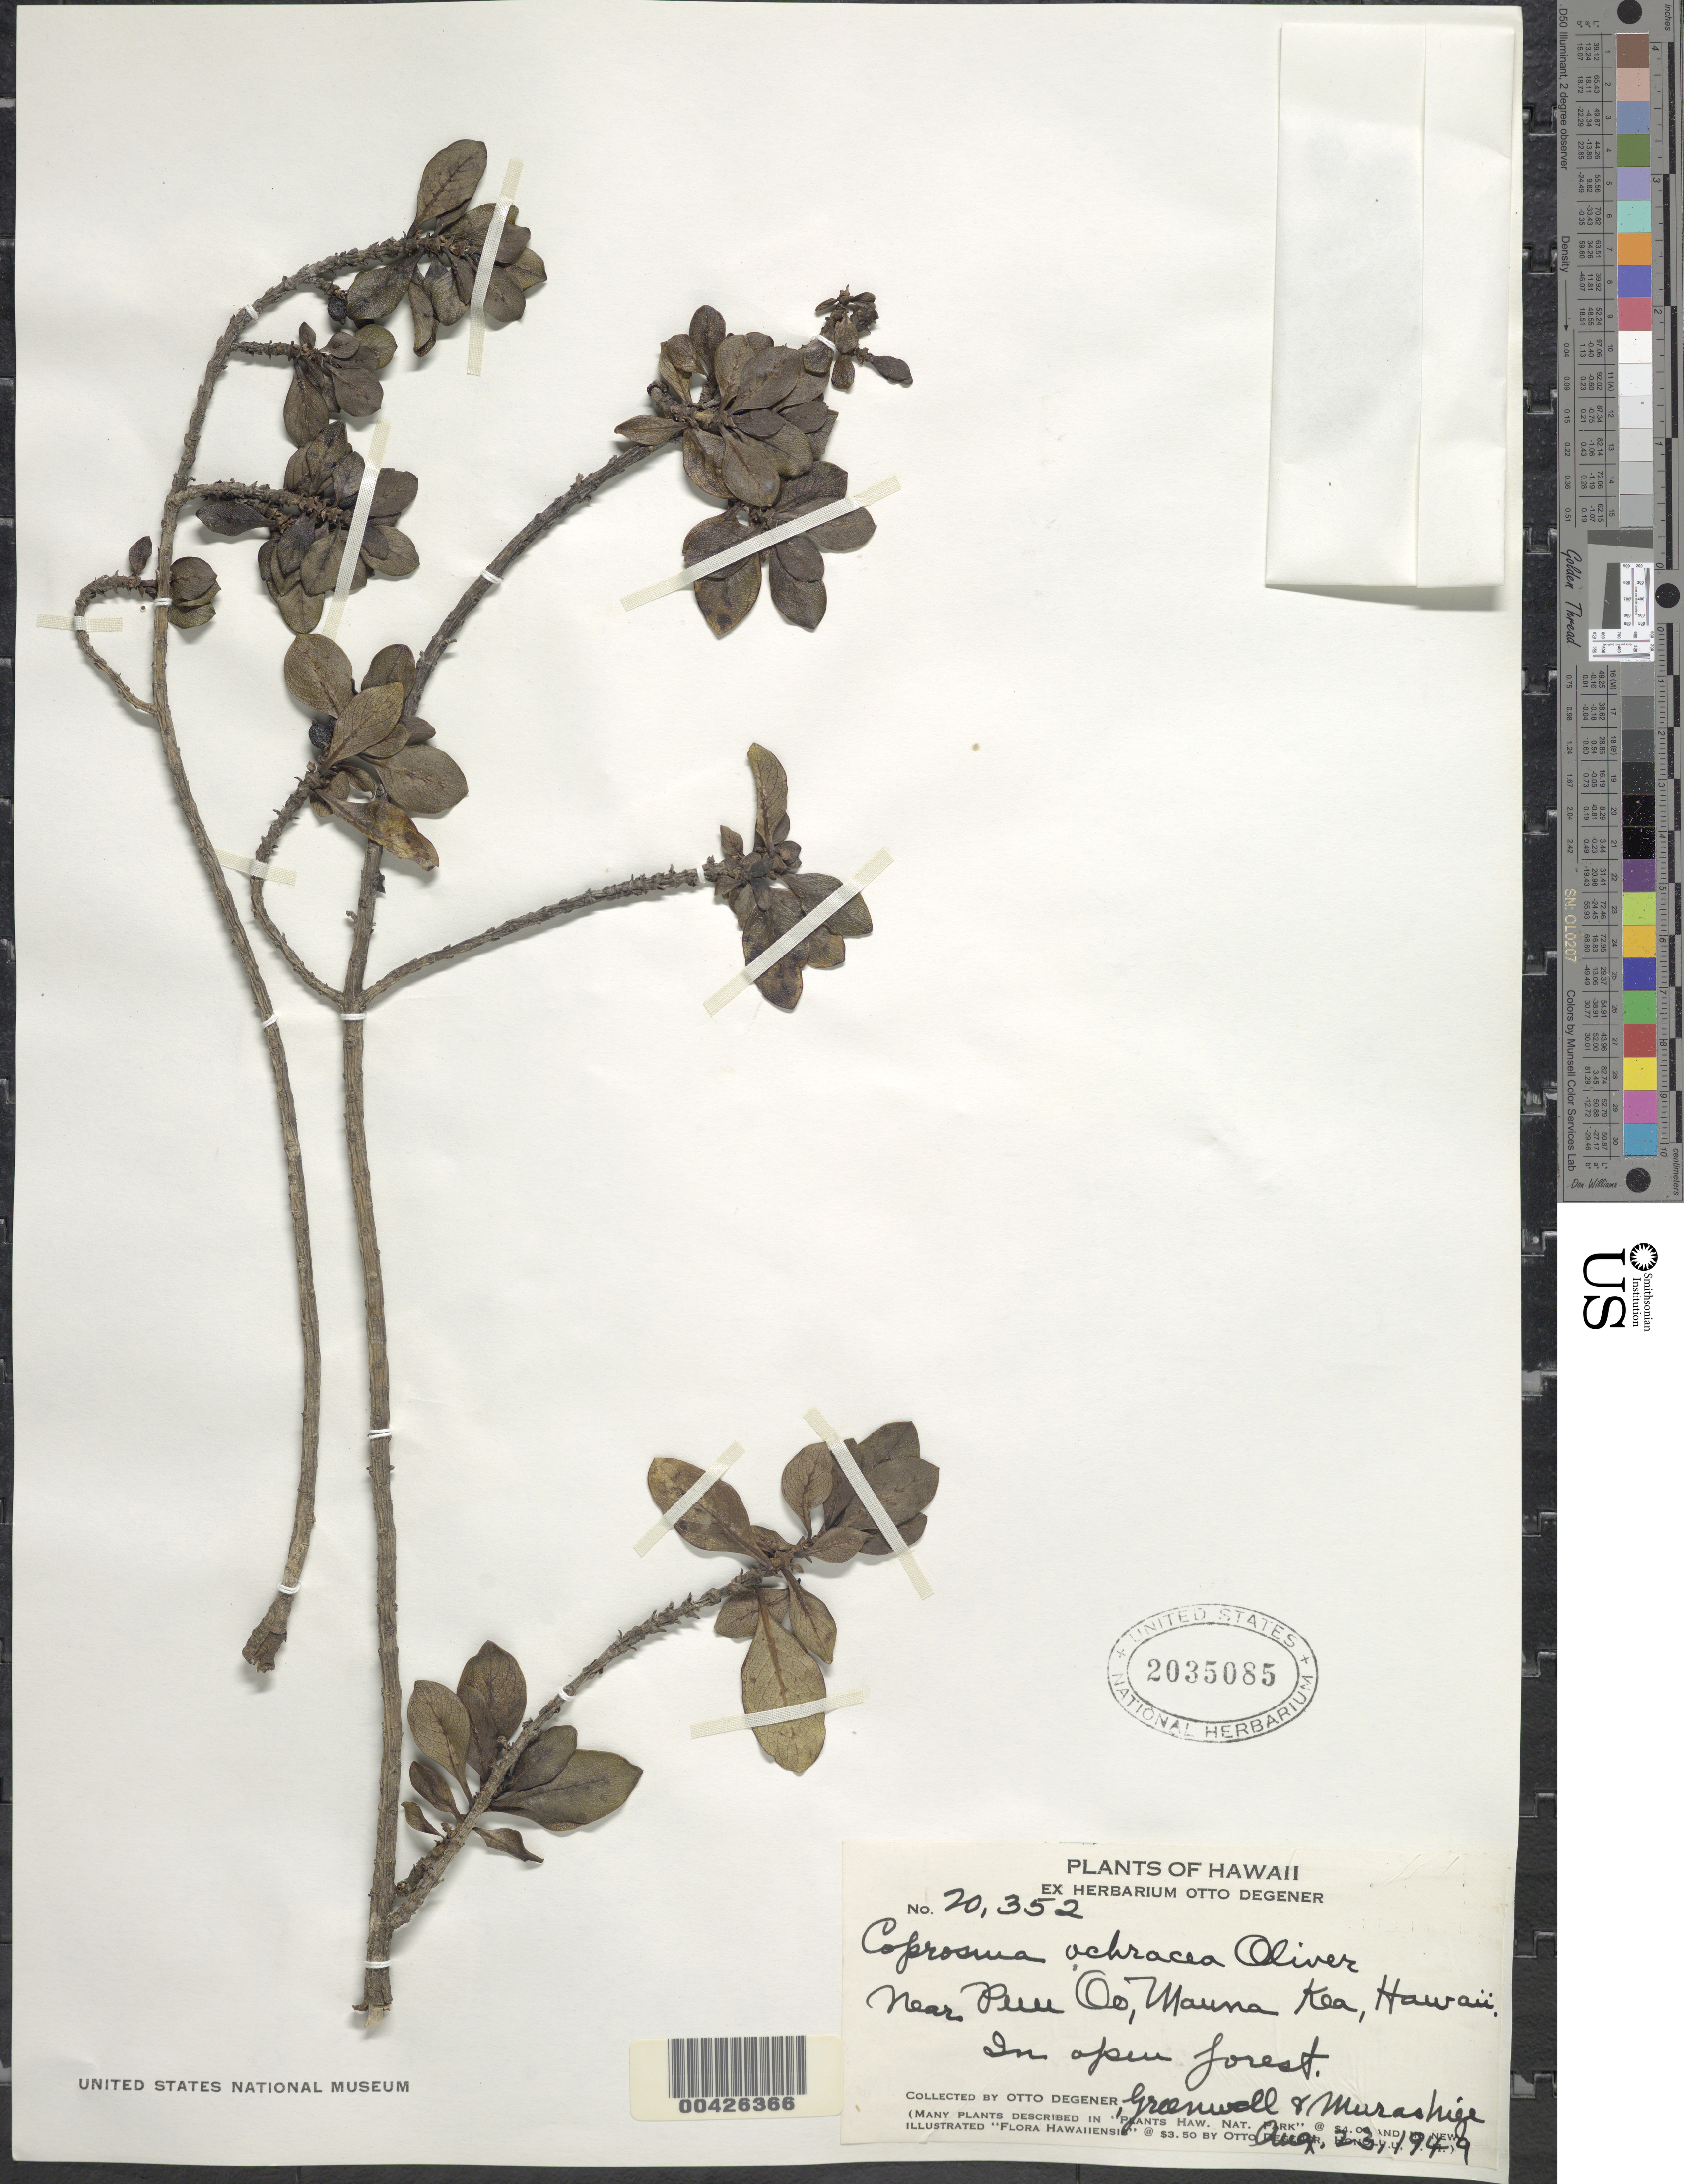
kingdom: Plantae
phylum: Tracheophyta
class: Magnoliopsida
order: Gentianales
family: Rubiaceae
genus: Coprosma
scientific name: Coprosma ochracea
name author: W.R.B. Oliv.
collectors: O. Degener, -. Greenwell & Murashige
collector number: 20352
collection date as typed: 23 Aug 1949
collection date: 1949-08-23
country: United States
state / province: Hawaii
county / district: Hawaii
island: Hawaii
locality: Near Puu Oo, Mauna Kea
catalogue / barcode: US 2035085